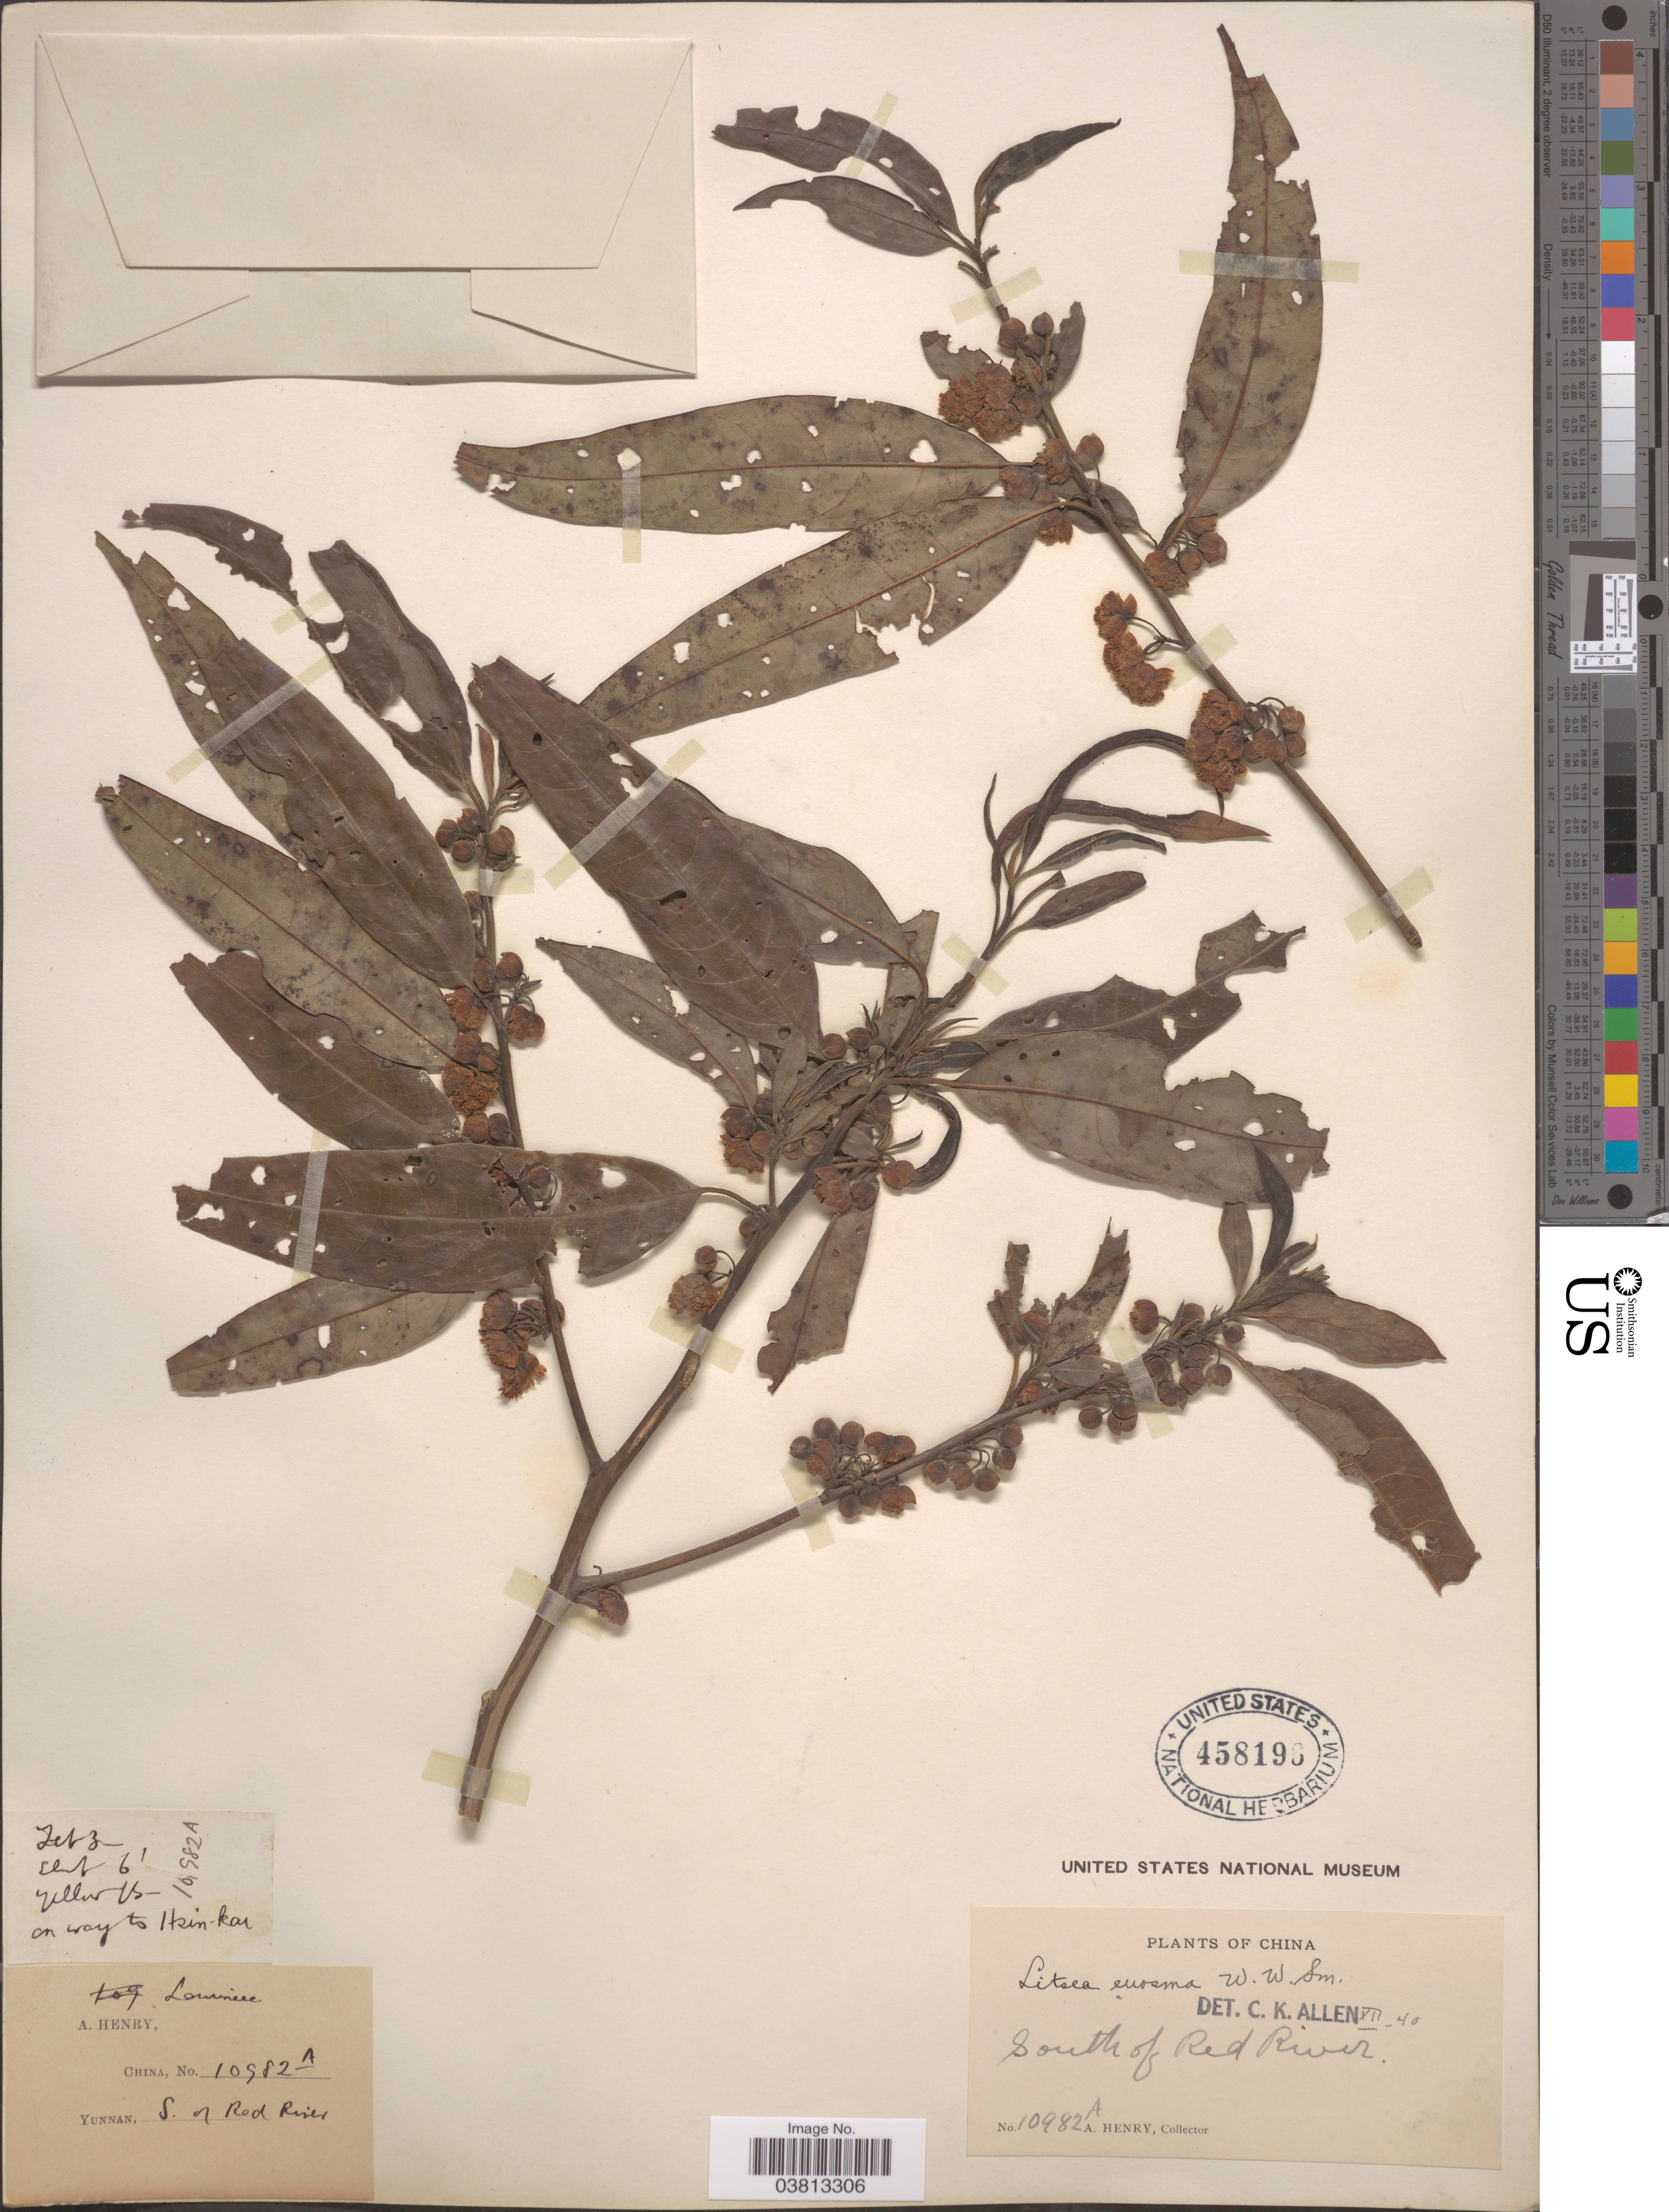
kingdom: Plantae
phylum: Tracheophyta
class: Magnoliopsida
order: Laurales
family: Lauraceae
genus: Litsea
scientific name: Litsea euosma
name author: W.W. Sm.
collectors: A. Henry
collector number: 10982 A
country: China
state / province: Yunnan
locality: On way to Hsin-kai. South of Red River.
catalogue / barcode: US 458196